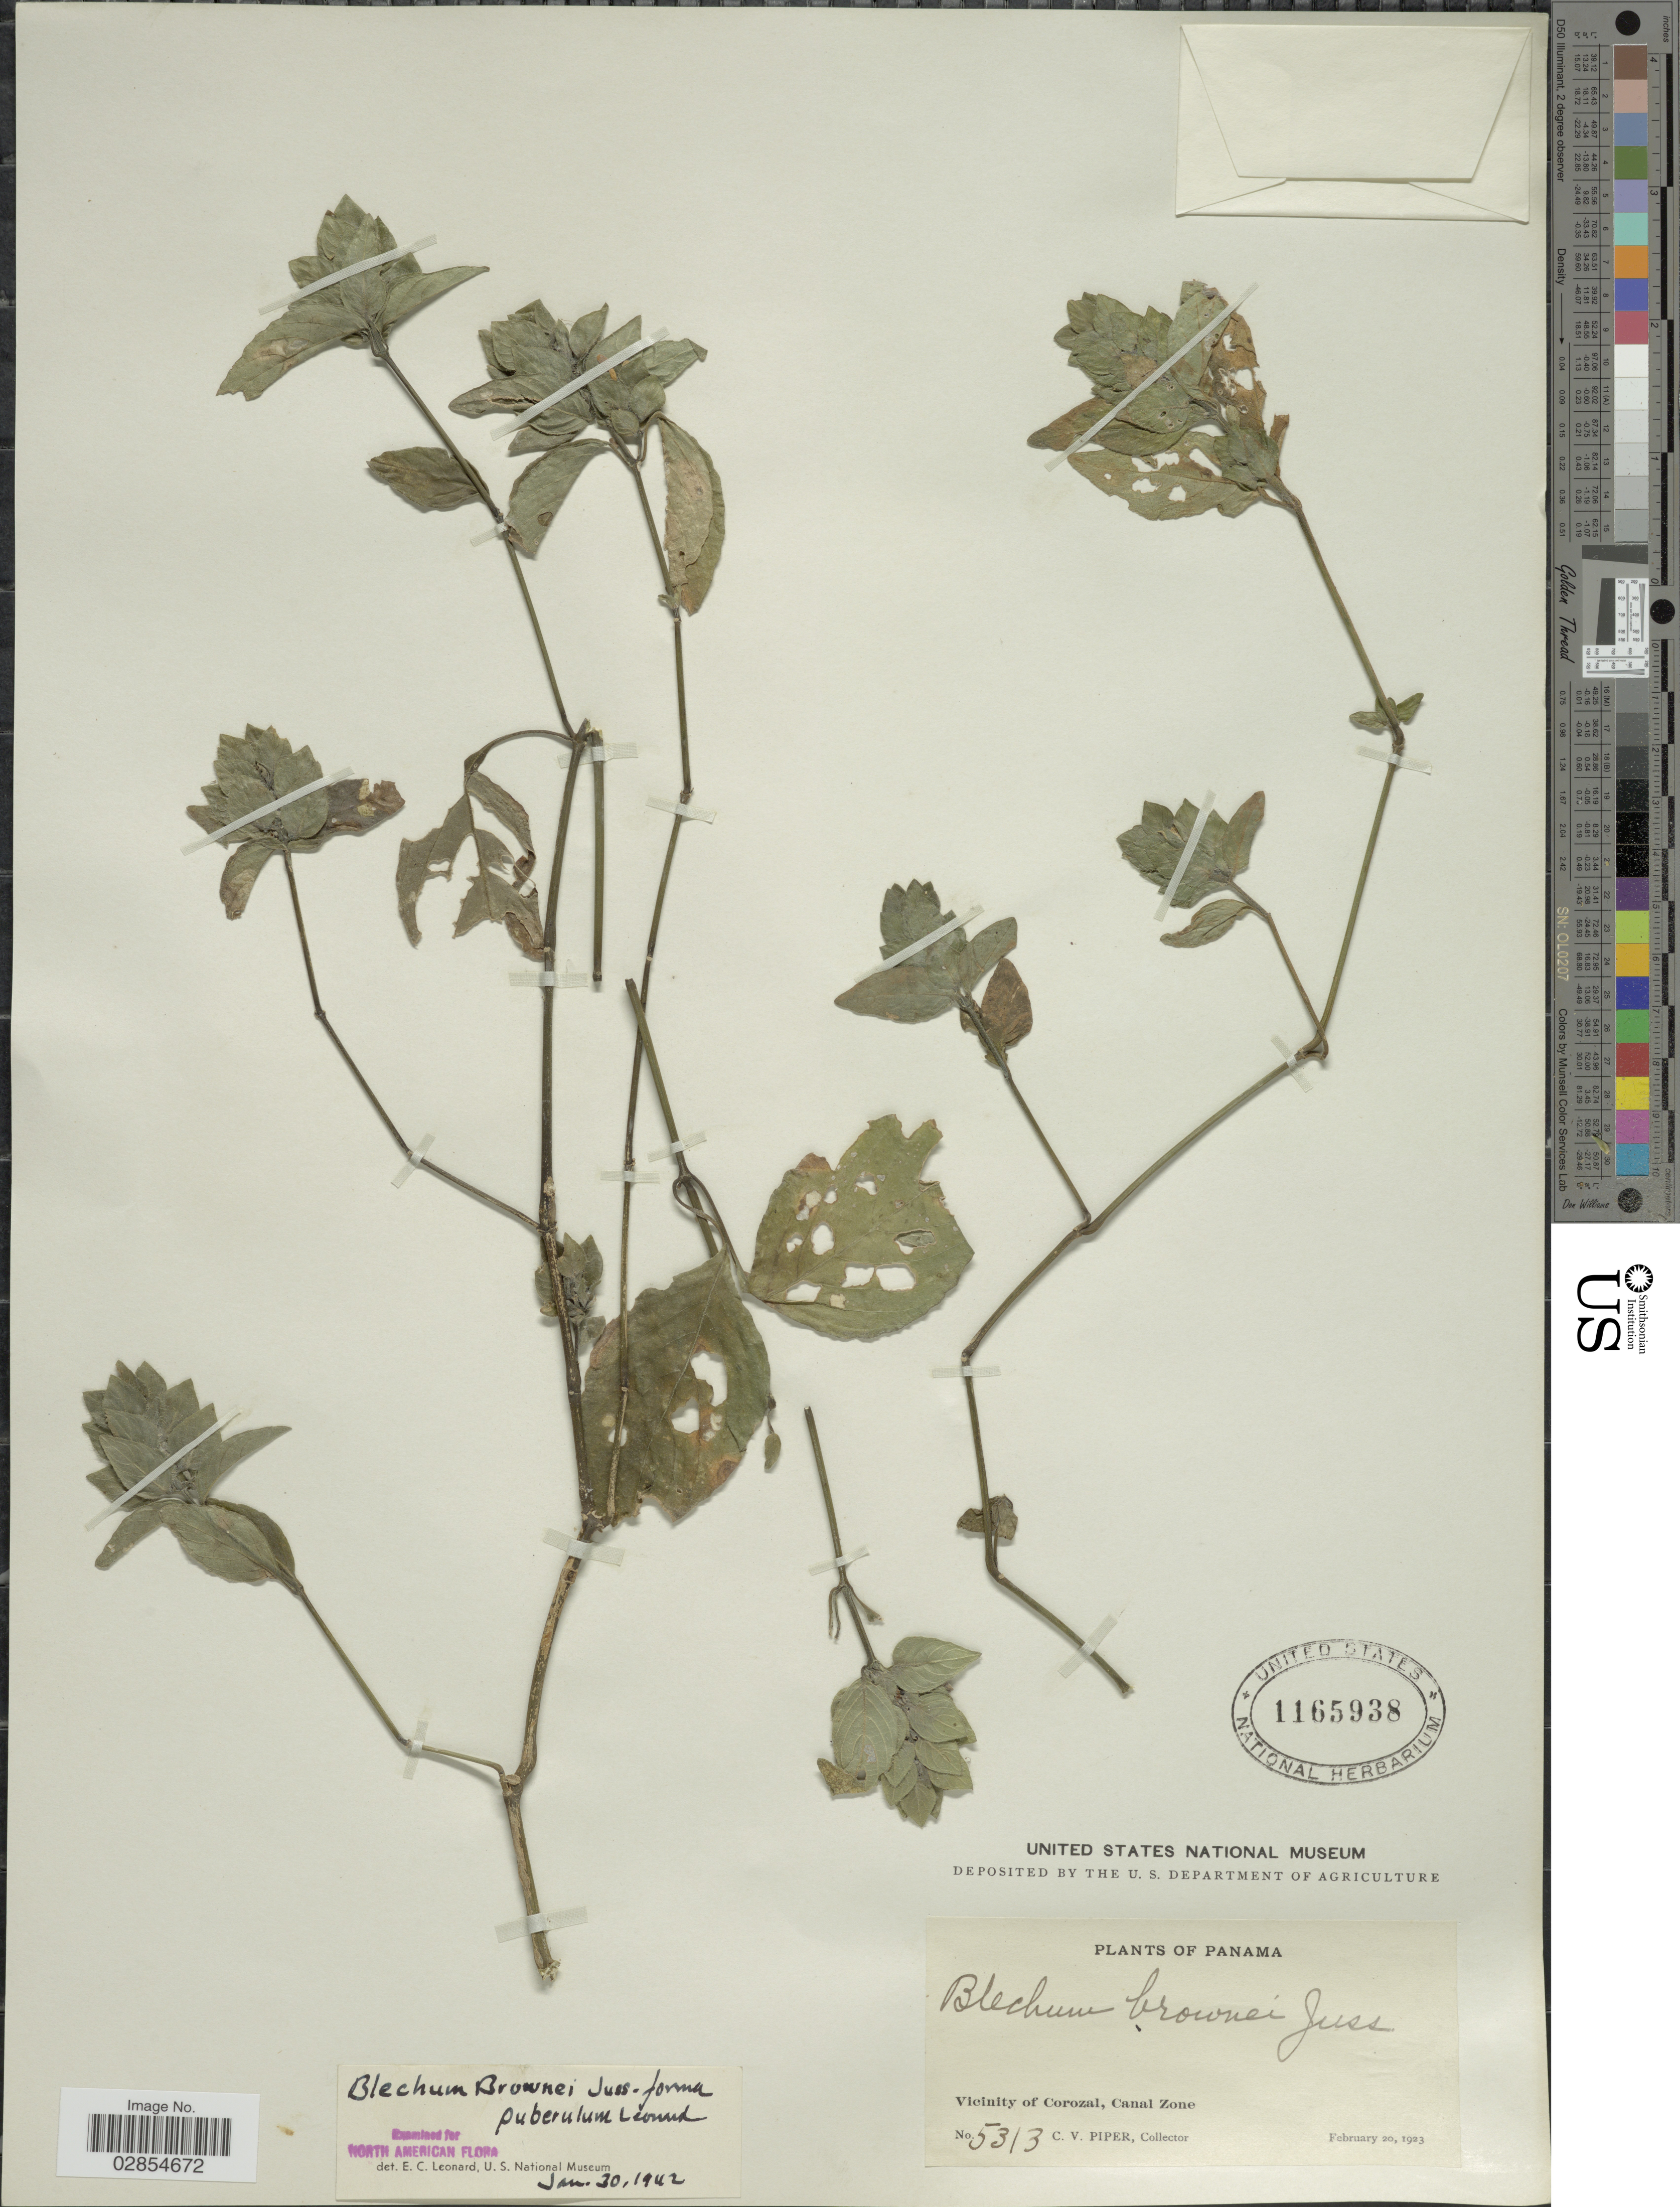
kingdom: Plantae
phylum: Tracheophyta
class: Magnoliopsida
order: Lamiales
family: Acanthaceae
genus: Blechum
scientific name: Blechum pyramidatum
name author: (Lam.) Urb.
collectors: C. V. Piper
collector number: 5313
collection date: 1923-02-20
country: Panama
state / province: Colón / Panamá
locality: Vicinity of Corozal, Canal Zone.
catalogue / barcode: US 1165938